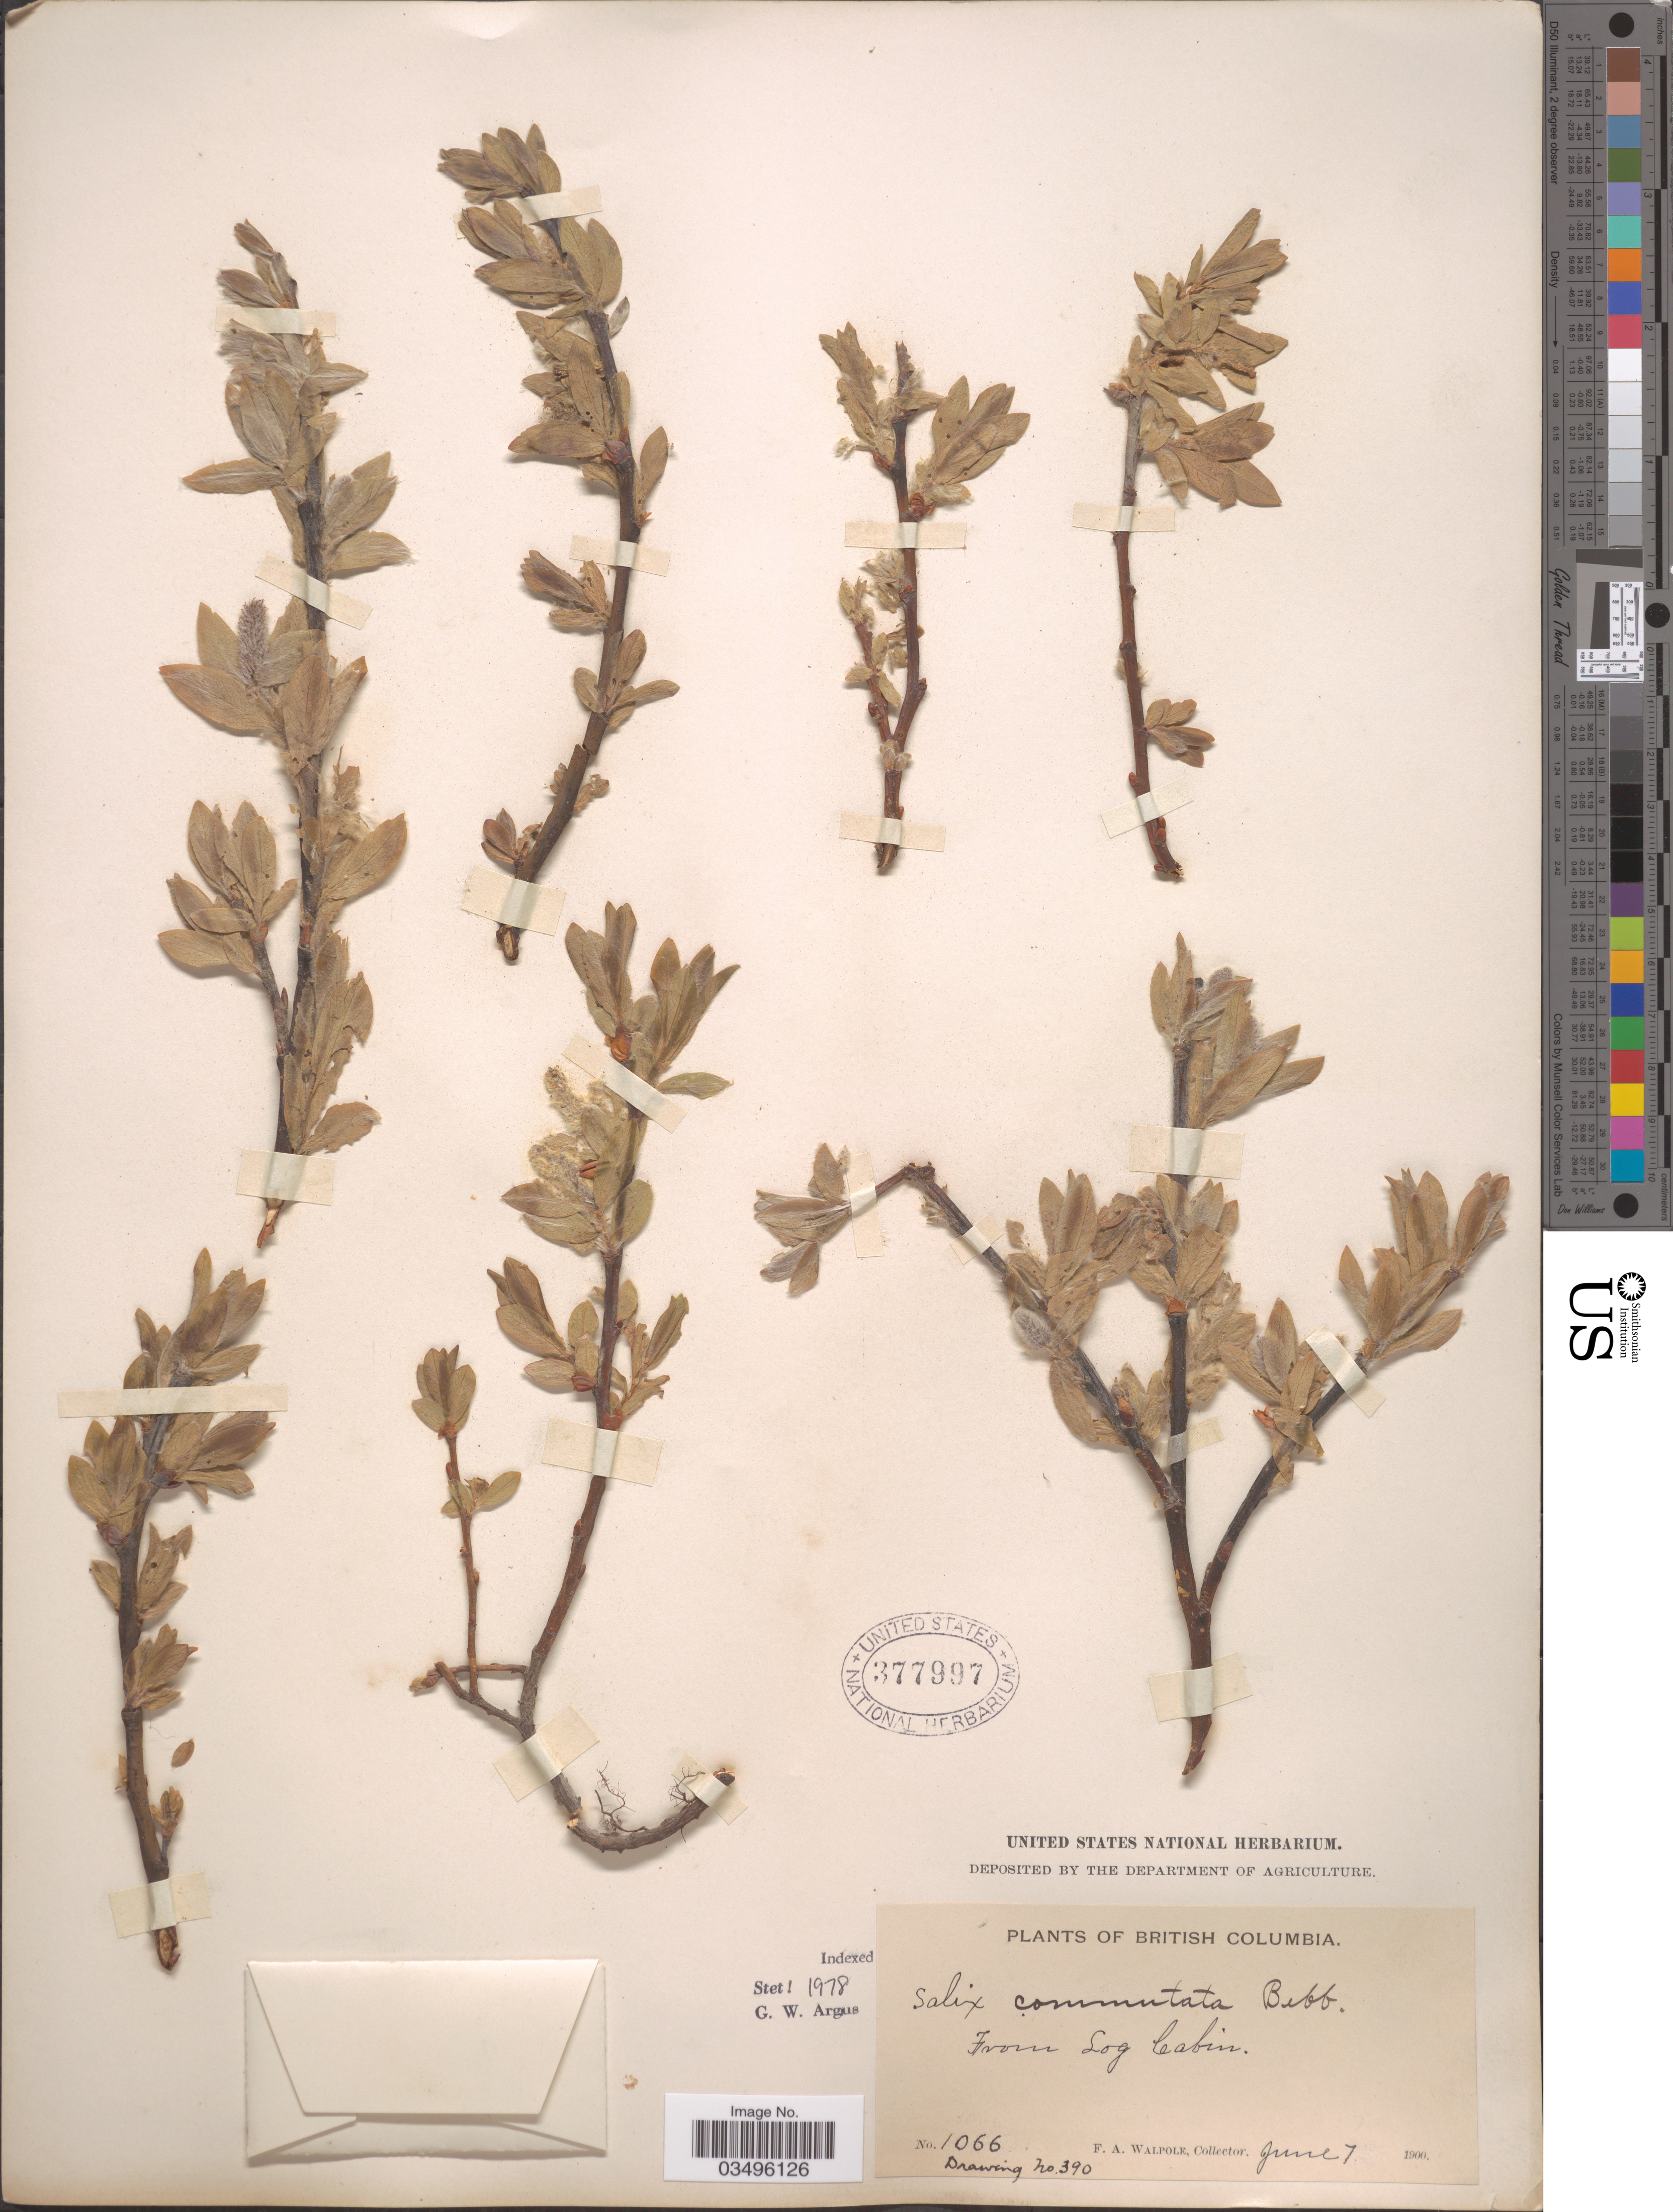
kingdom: Plantae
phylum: Tracheophyta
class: Magnoliopsida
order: Malpighiales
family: Salicaceae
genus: Salix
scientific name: Salix commutata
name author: Bebb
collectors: F. Walpole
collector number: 1066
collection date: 1900-06-07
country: Canada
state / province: British Columbia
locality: From Log Cabin.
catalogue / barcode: US 377997